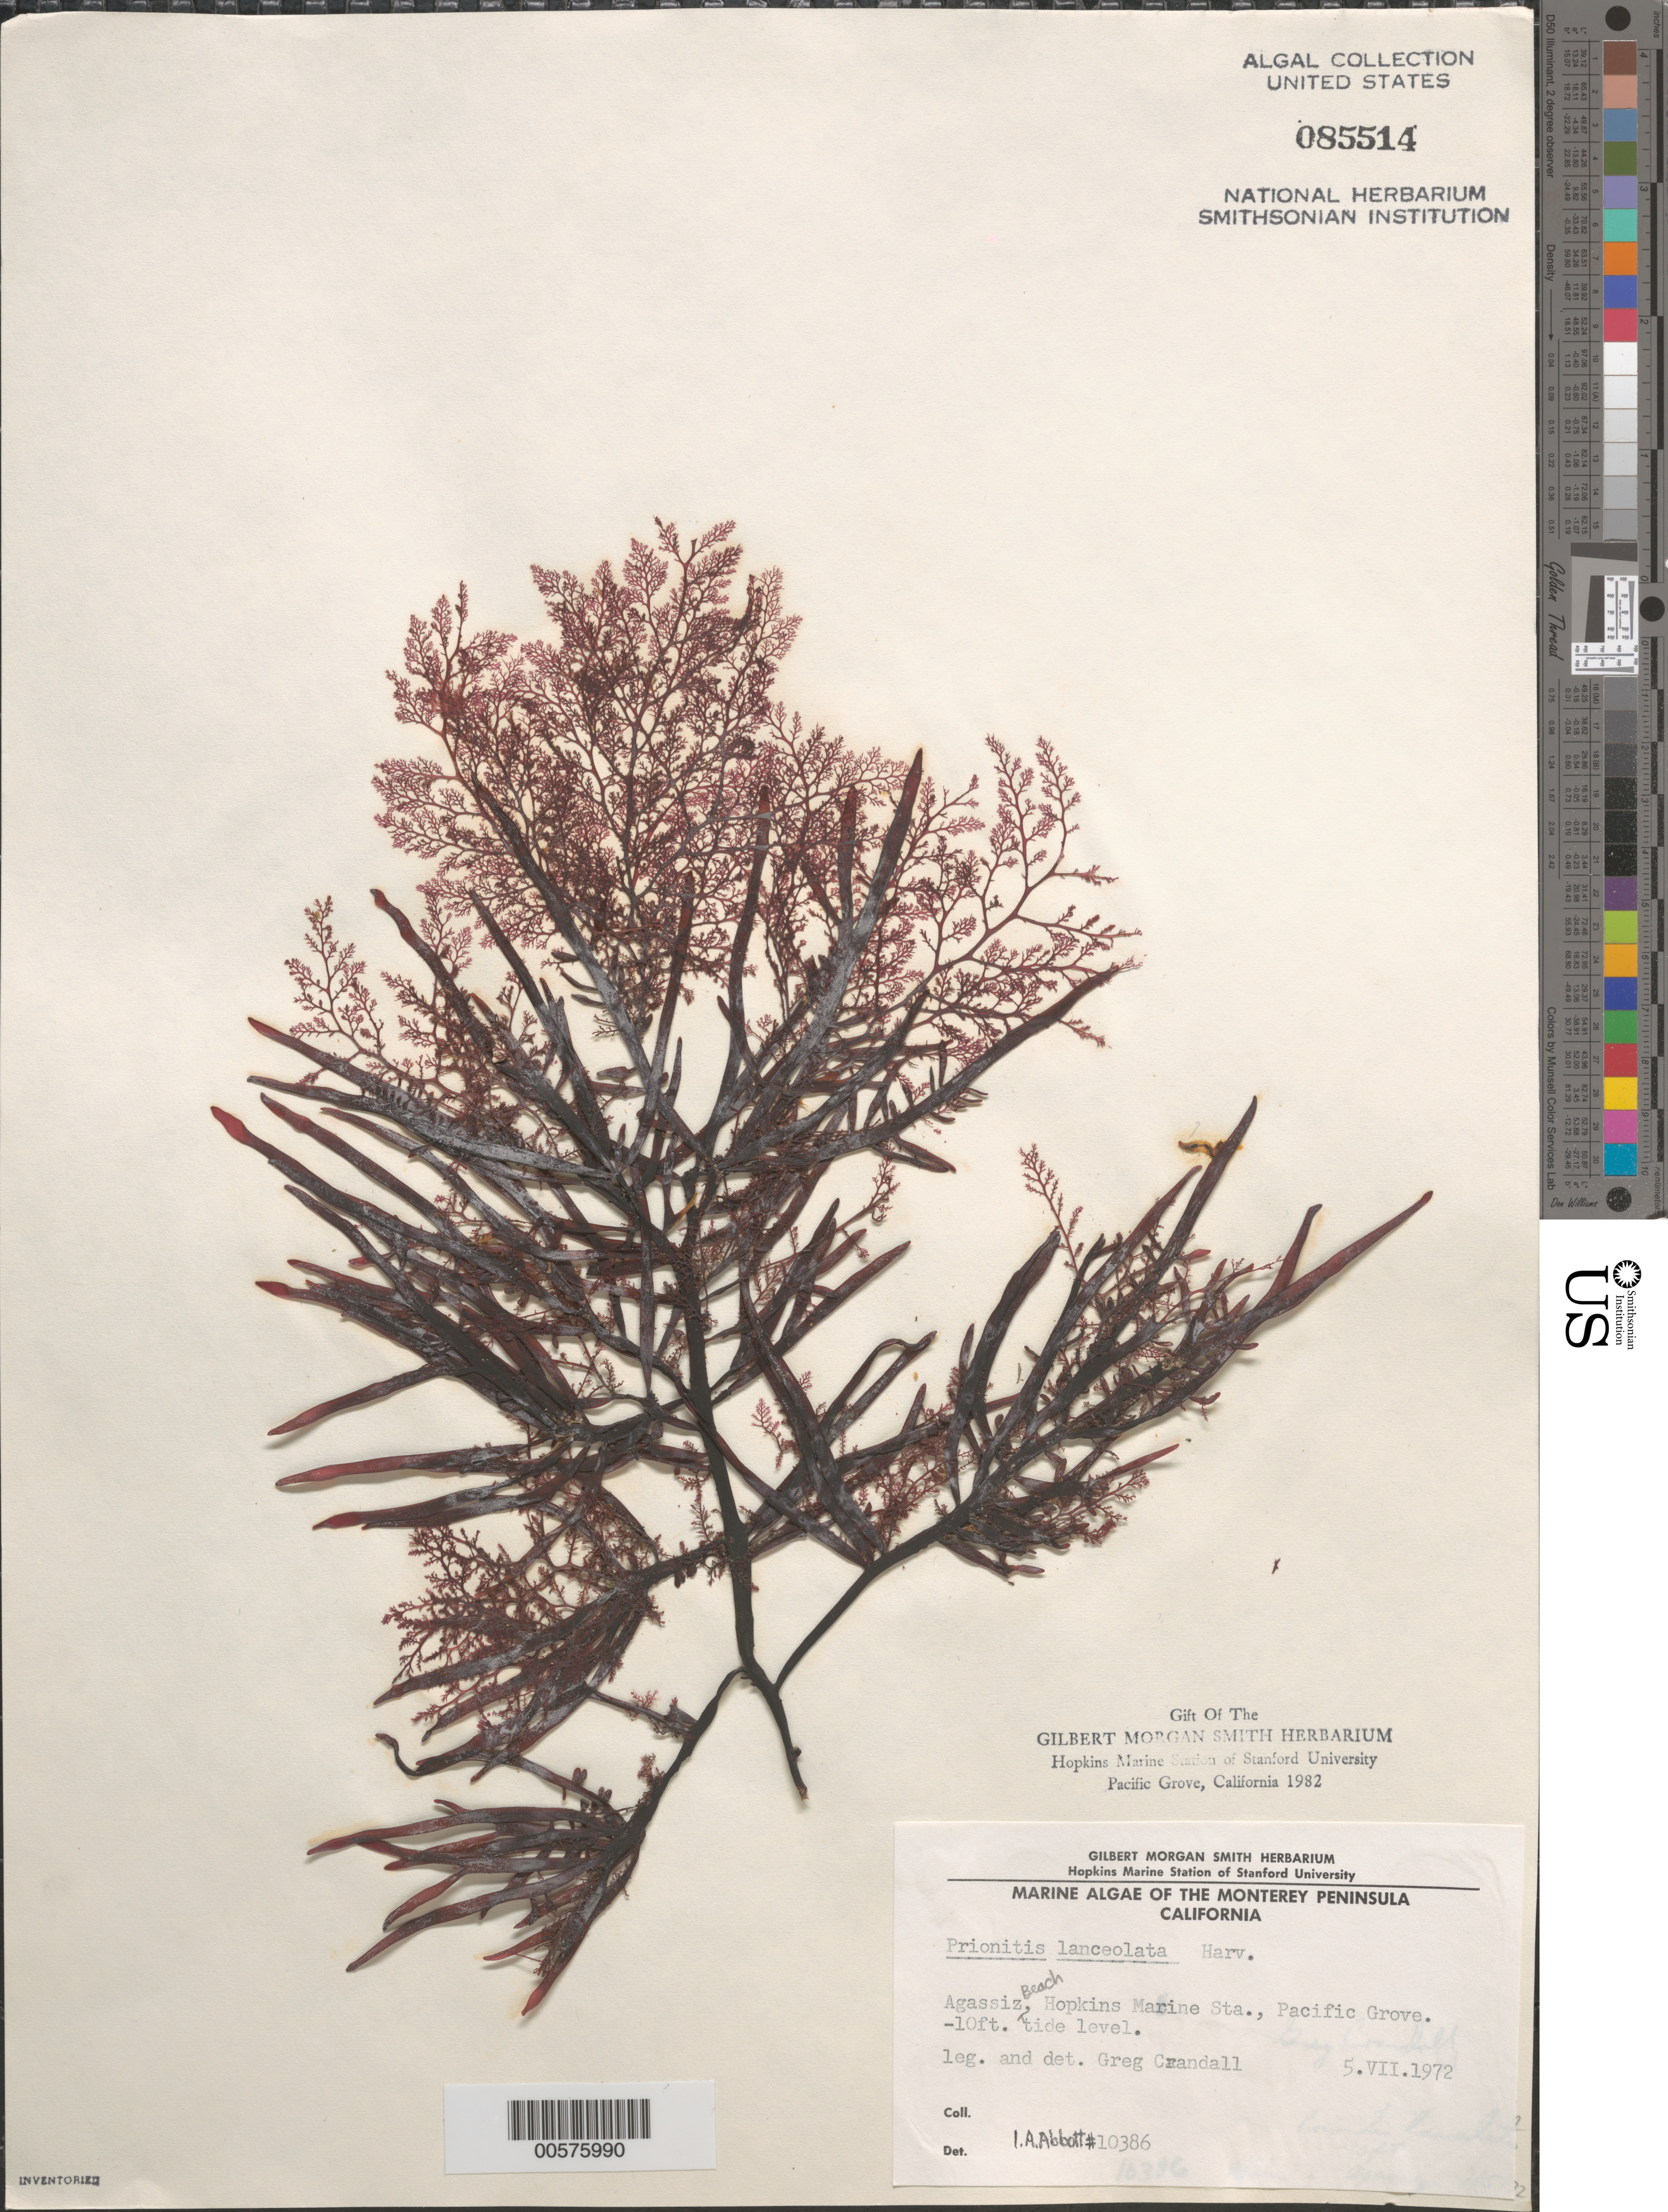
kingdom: Plantae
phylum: Rhodophyta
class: Florideophyceae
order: Cryptonemiales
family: Cryptonemiaceae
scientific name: Prionitis lanceolata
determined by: Crandall, G.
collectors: G. Crandall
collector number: IAA 10386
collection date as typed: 05 Jul 1972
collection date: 1972-07-05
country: United States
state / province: California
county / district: Monterey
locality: Agassiz Beach, Hopkins Marine Station, Pacific Grove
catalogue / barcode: US 85514